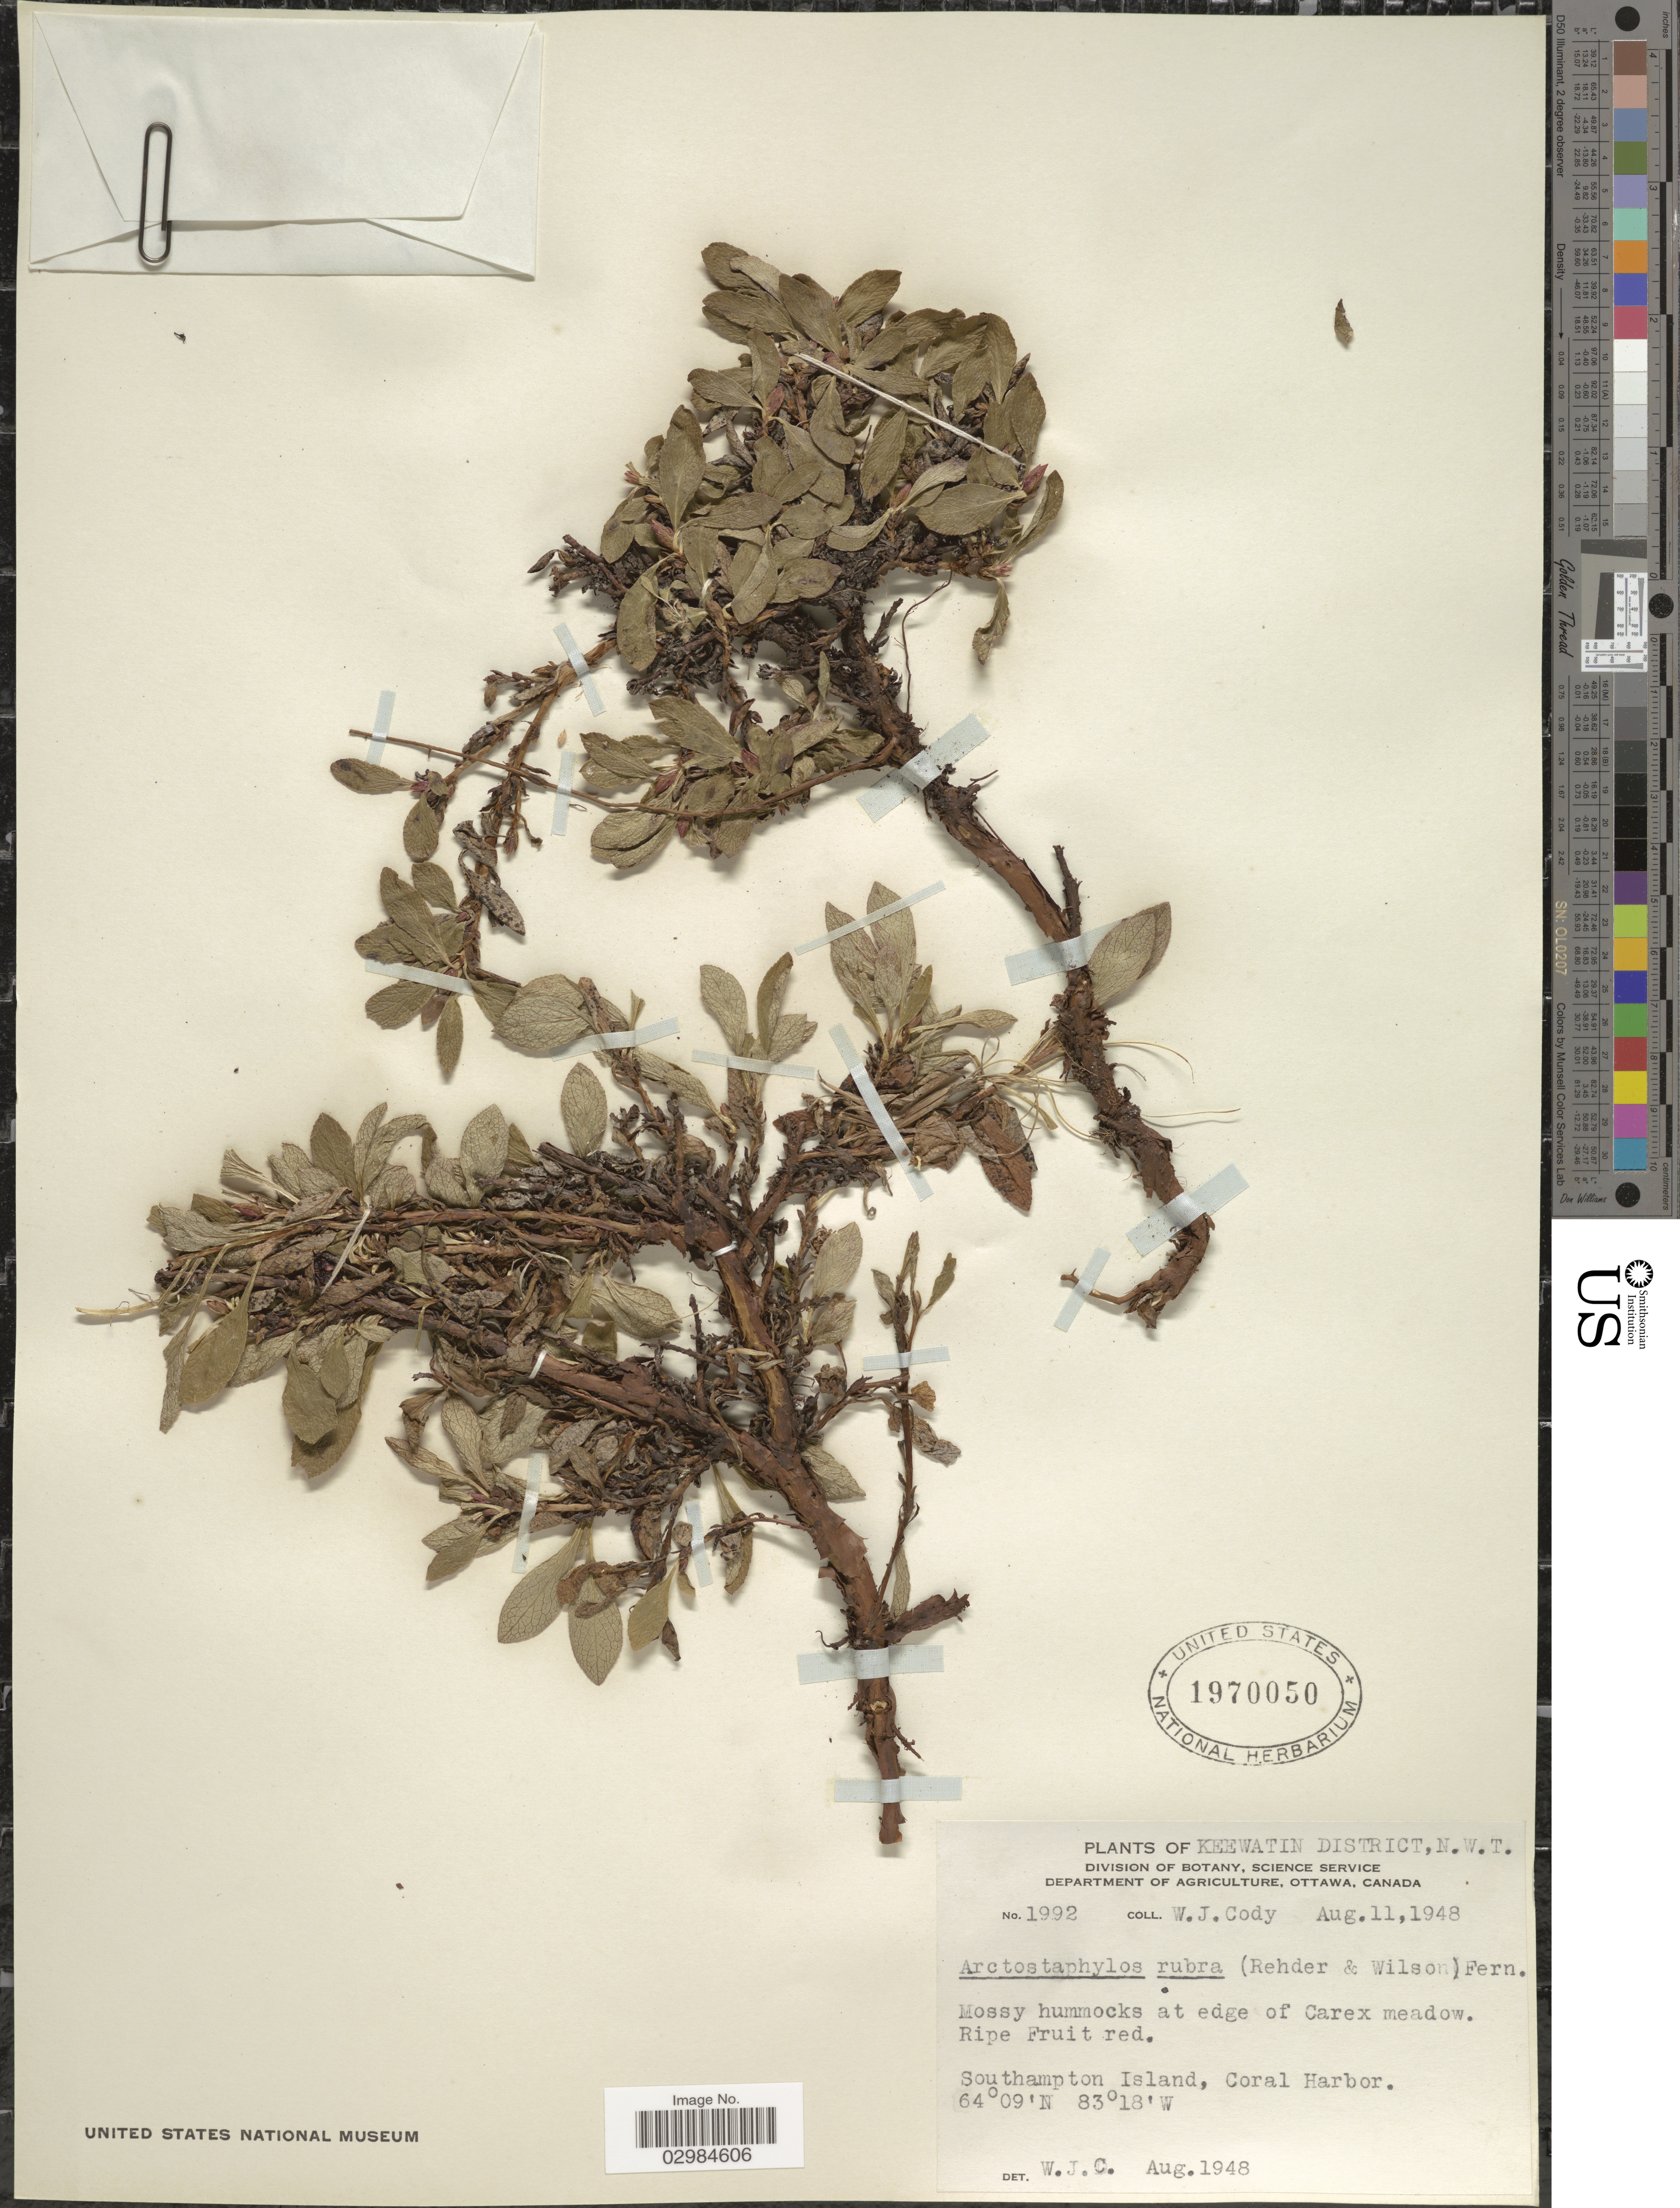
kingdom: Plantae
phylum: Tracheophyta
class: Magnoliopsida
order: Ericales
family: Ericaceae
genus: Arctostaphylos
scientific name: Arctostaphylos rubra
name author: (Rehder & E.H. Wilson) Fernald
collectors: W. Cody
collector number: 1992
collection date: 1948-08-11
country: Canada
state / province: Northwest Territories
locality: Keewatin District. Mossy hummocks at edge of Carex meadow. Southampton Island, Coral Harbor.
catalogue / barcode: US 1970050